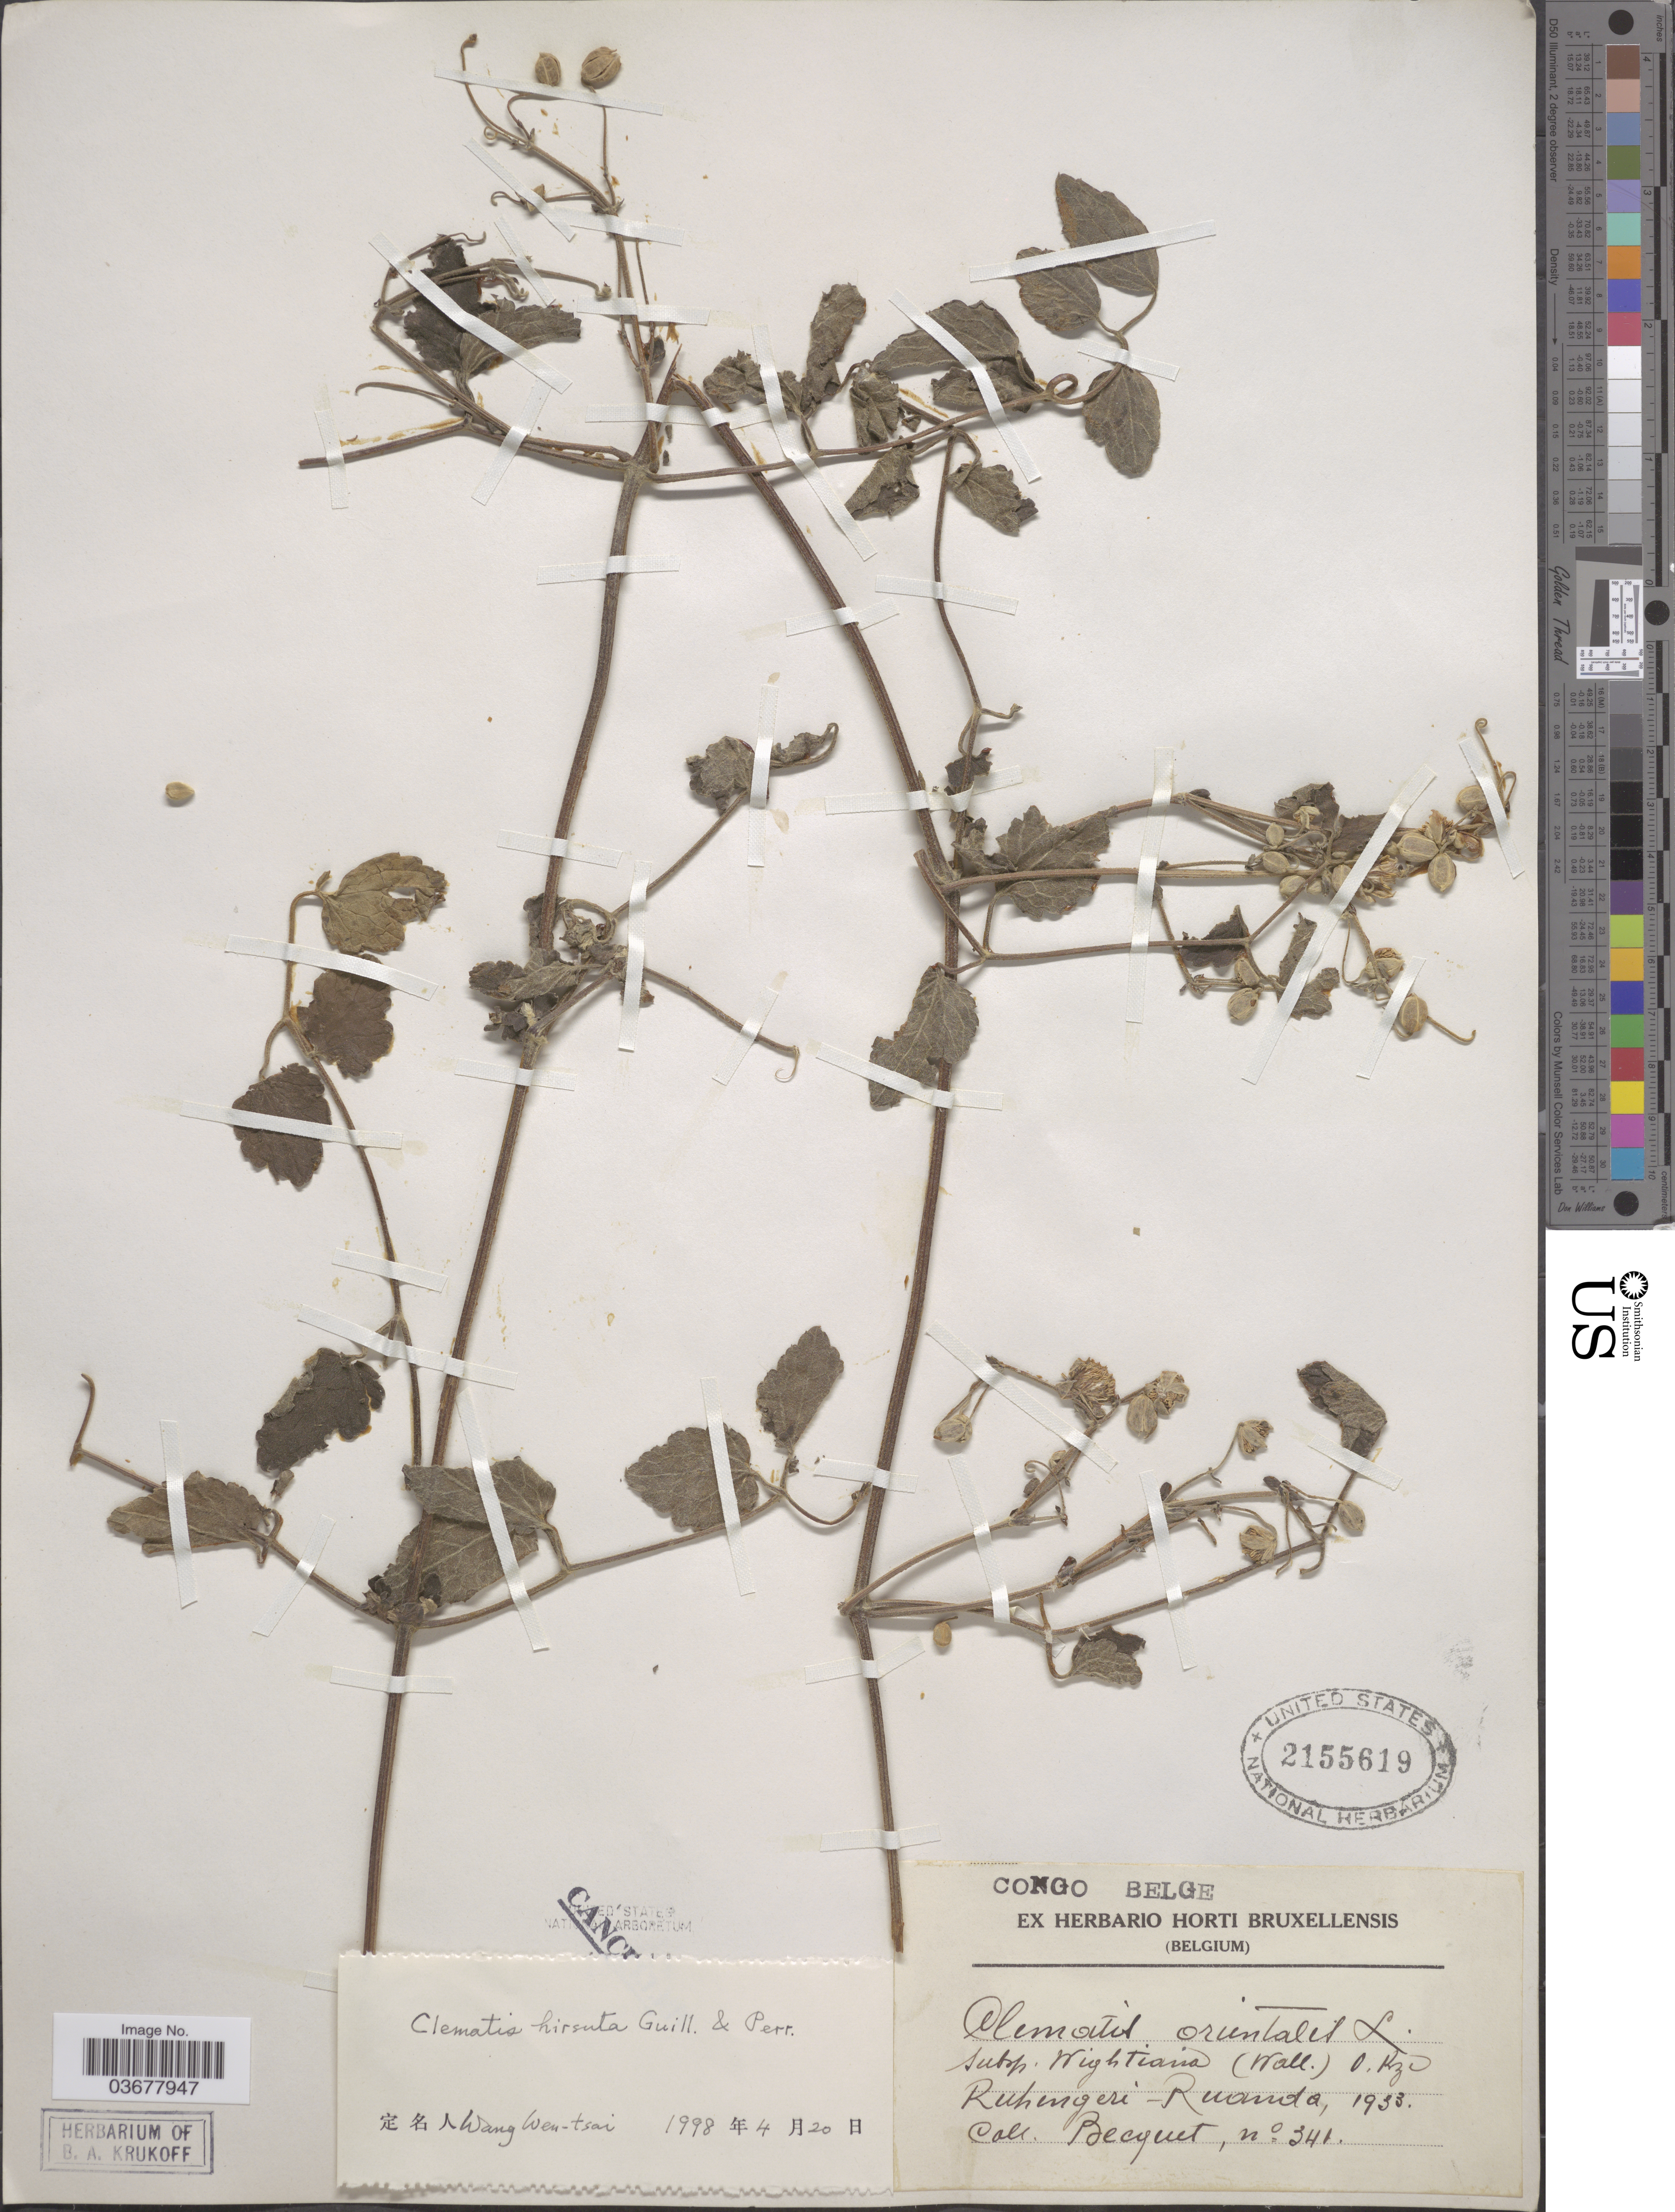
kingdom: Plantae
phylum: Tracheophyta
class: Magnoliopsida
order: Ranunculales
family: Ranunculaceae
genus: Clematis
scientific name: Clematis hirsuta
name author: Guill. & Perr.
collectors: Becquet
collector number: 341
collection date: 1933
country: Rwanda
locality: Congo Belge. Ruhengeri-Ruanda.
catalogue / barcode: US 2155619